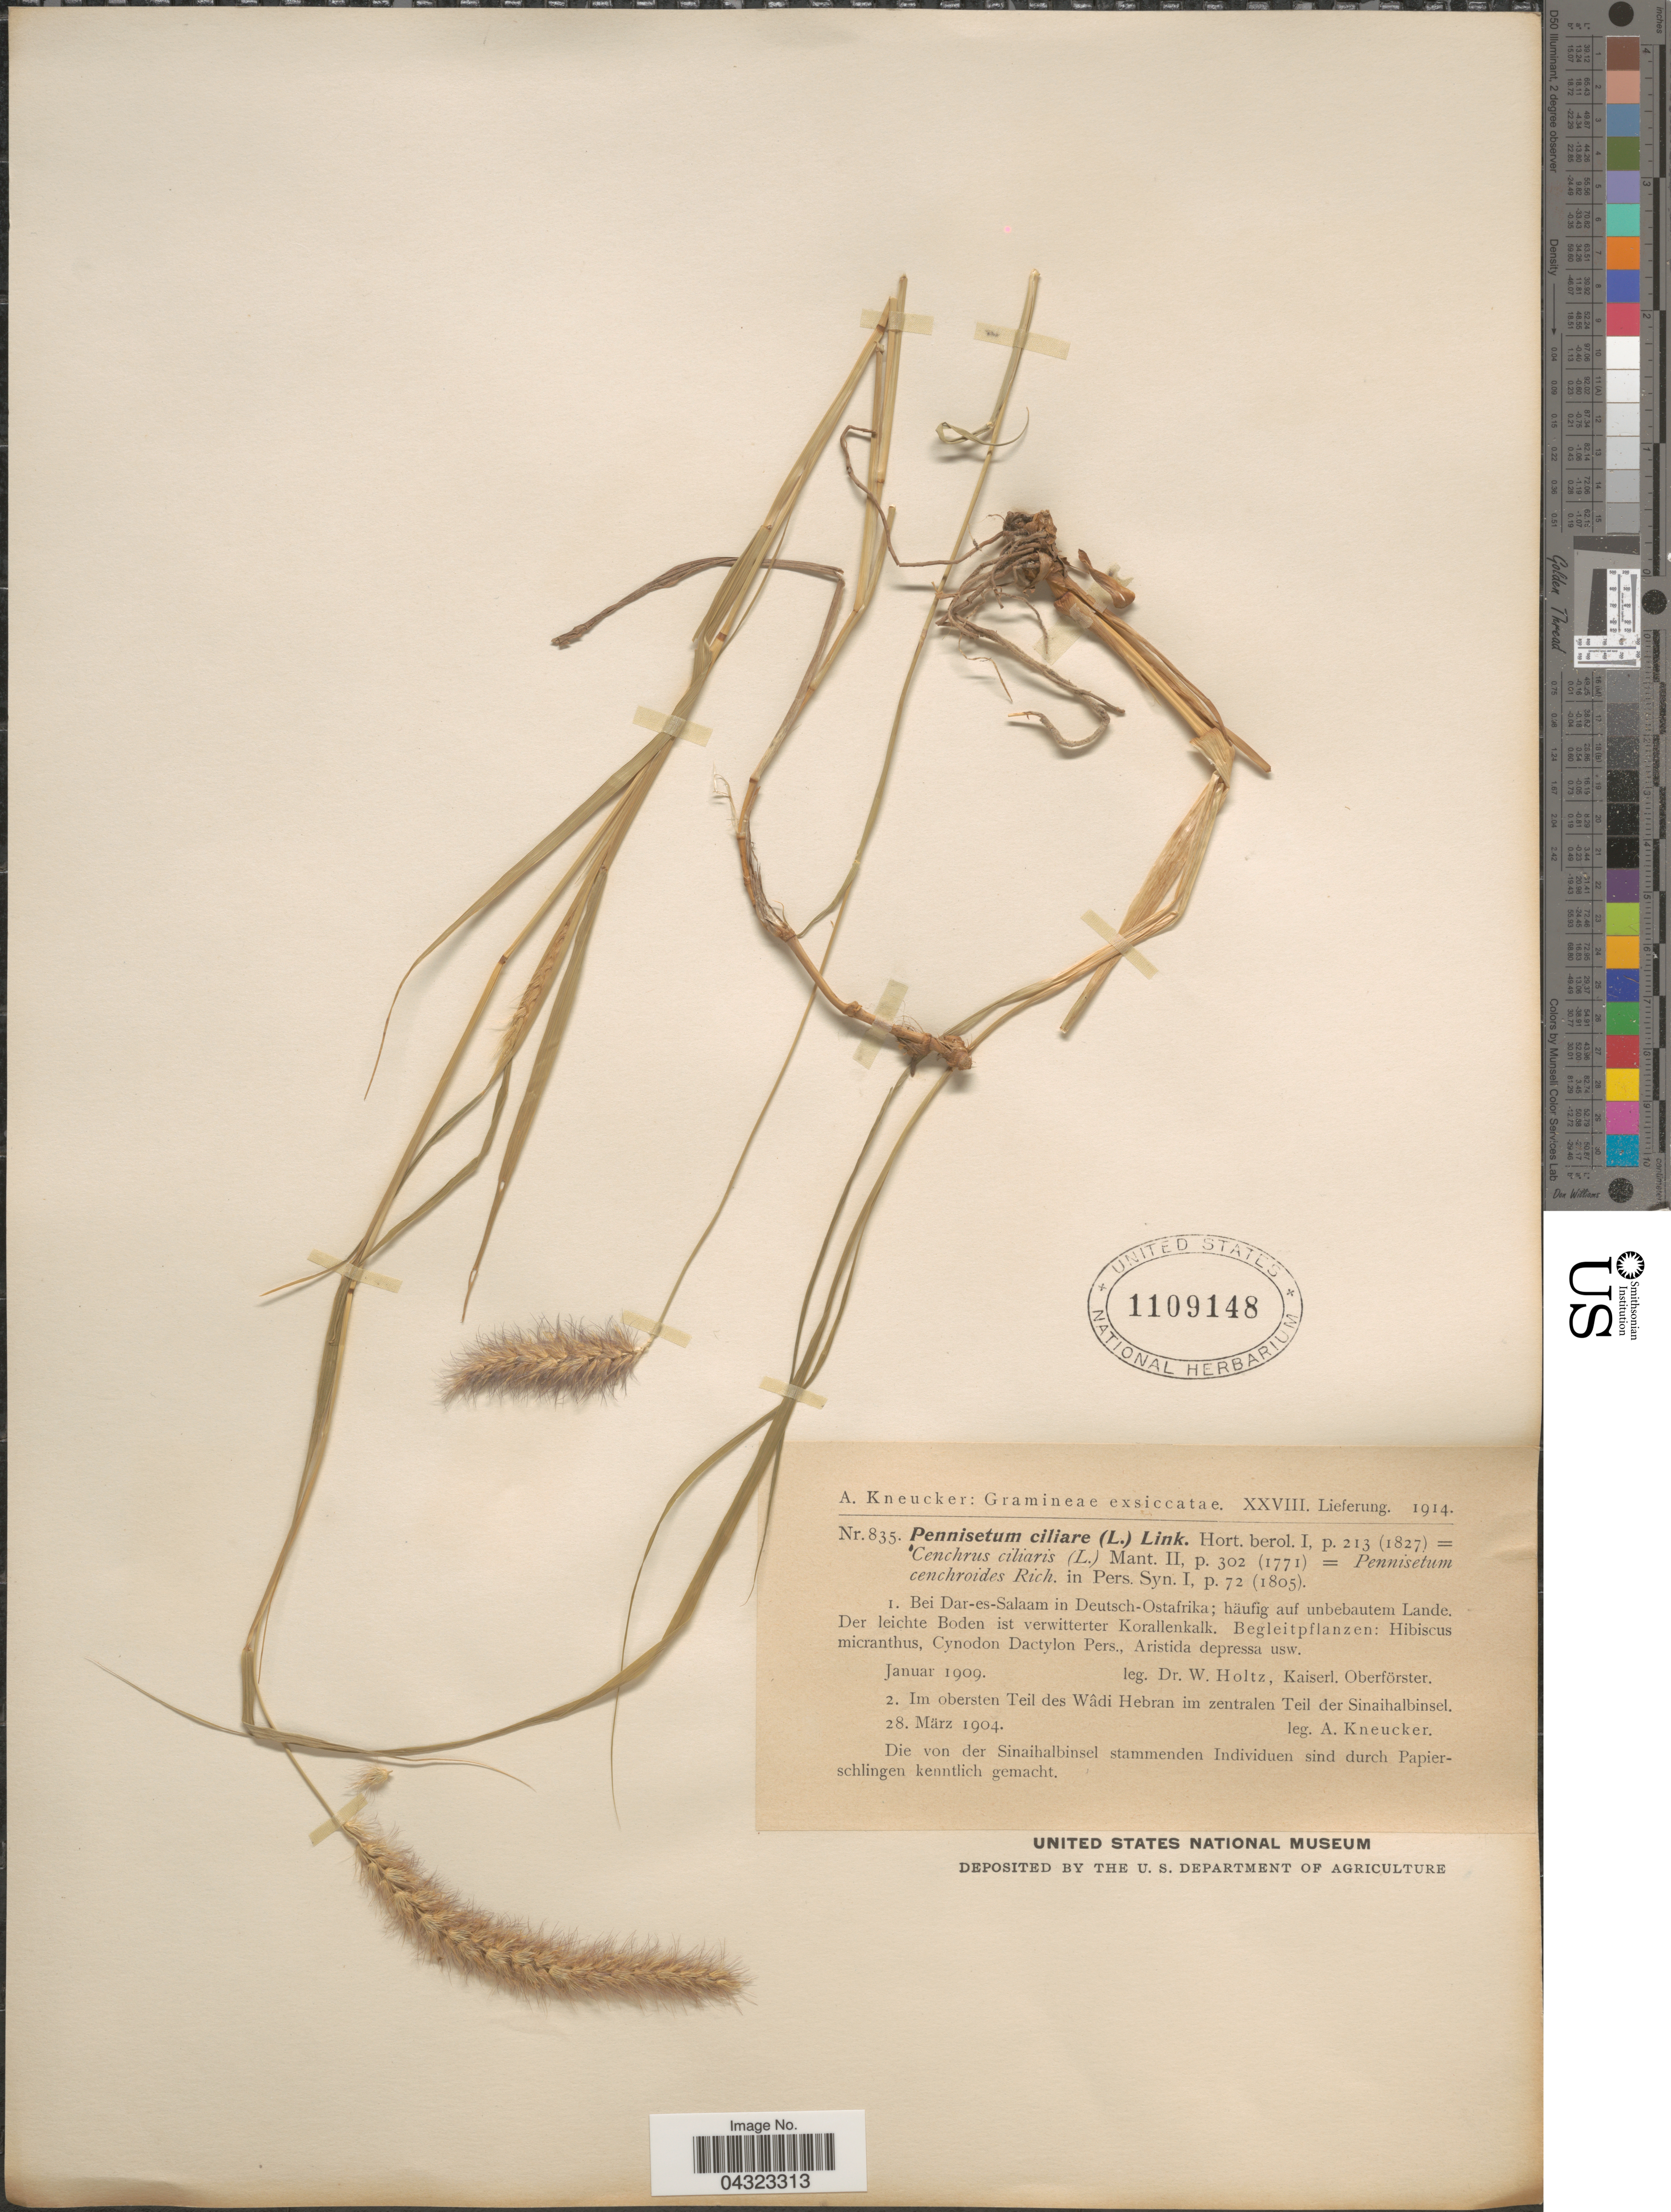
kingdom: Plantae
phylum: Tracheophyta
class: Liliopsida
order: Poales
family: Poaceae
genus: Cenchrus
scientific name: Cenchrus ciliaris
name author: L.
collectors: W. Holtz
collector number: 835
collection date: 1909-01-28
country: Tanzania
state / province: Dar es Salaam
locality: Bei Dar-es-Salaam in Deutsch-Ostafrika; häufig auf umbebautem Lande, Der leichte Boden ist verwitterter Korallenkalk.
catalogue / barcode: US 1109148